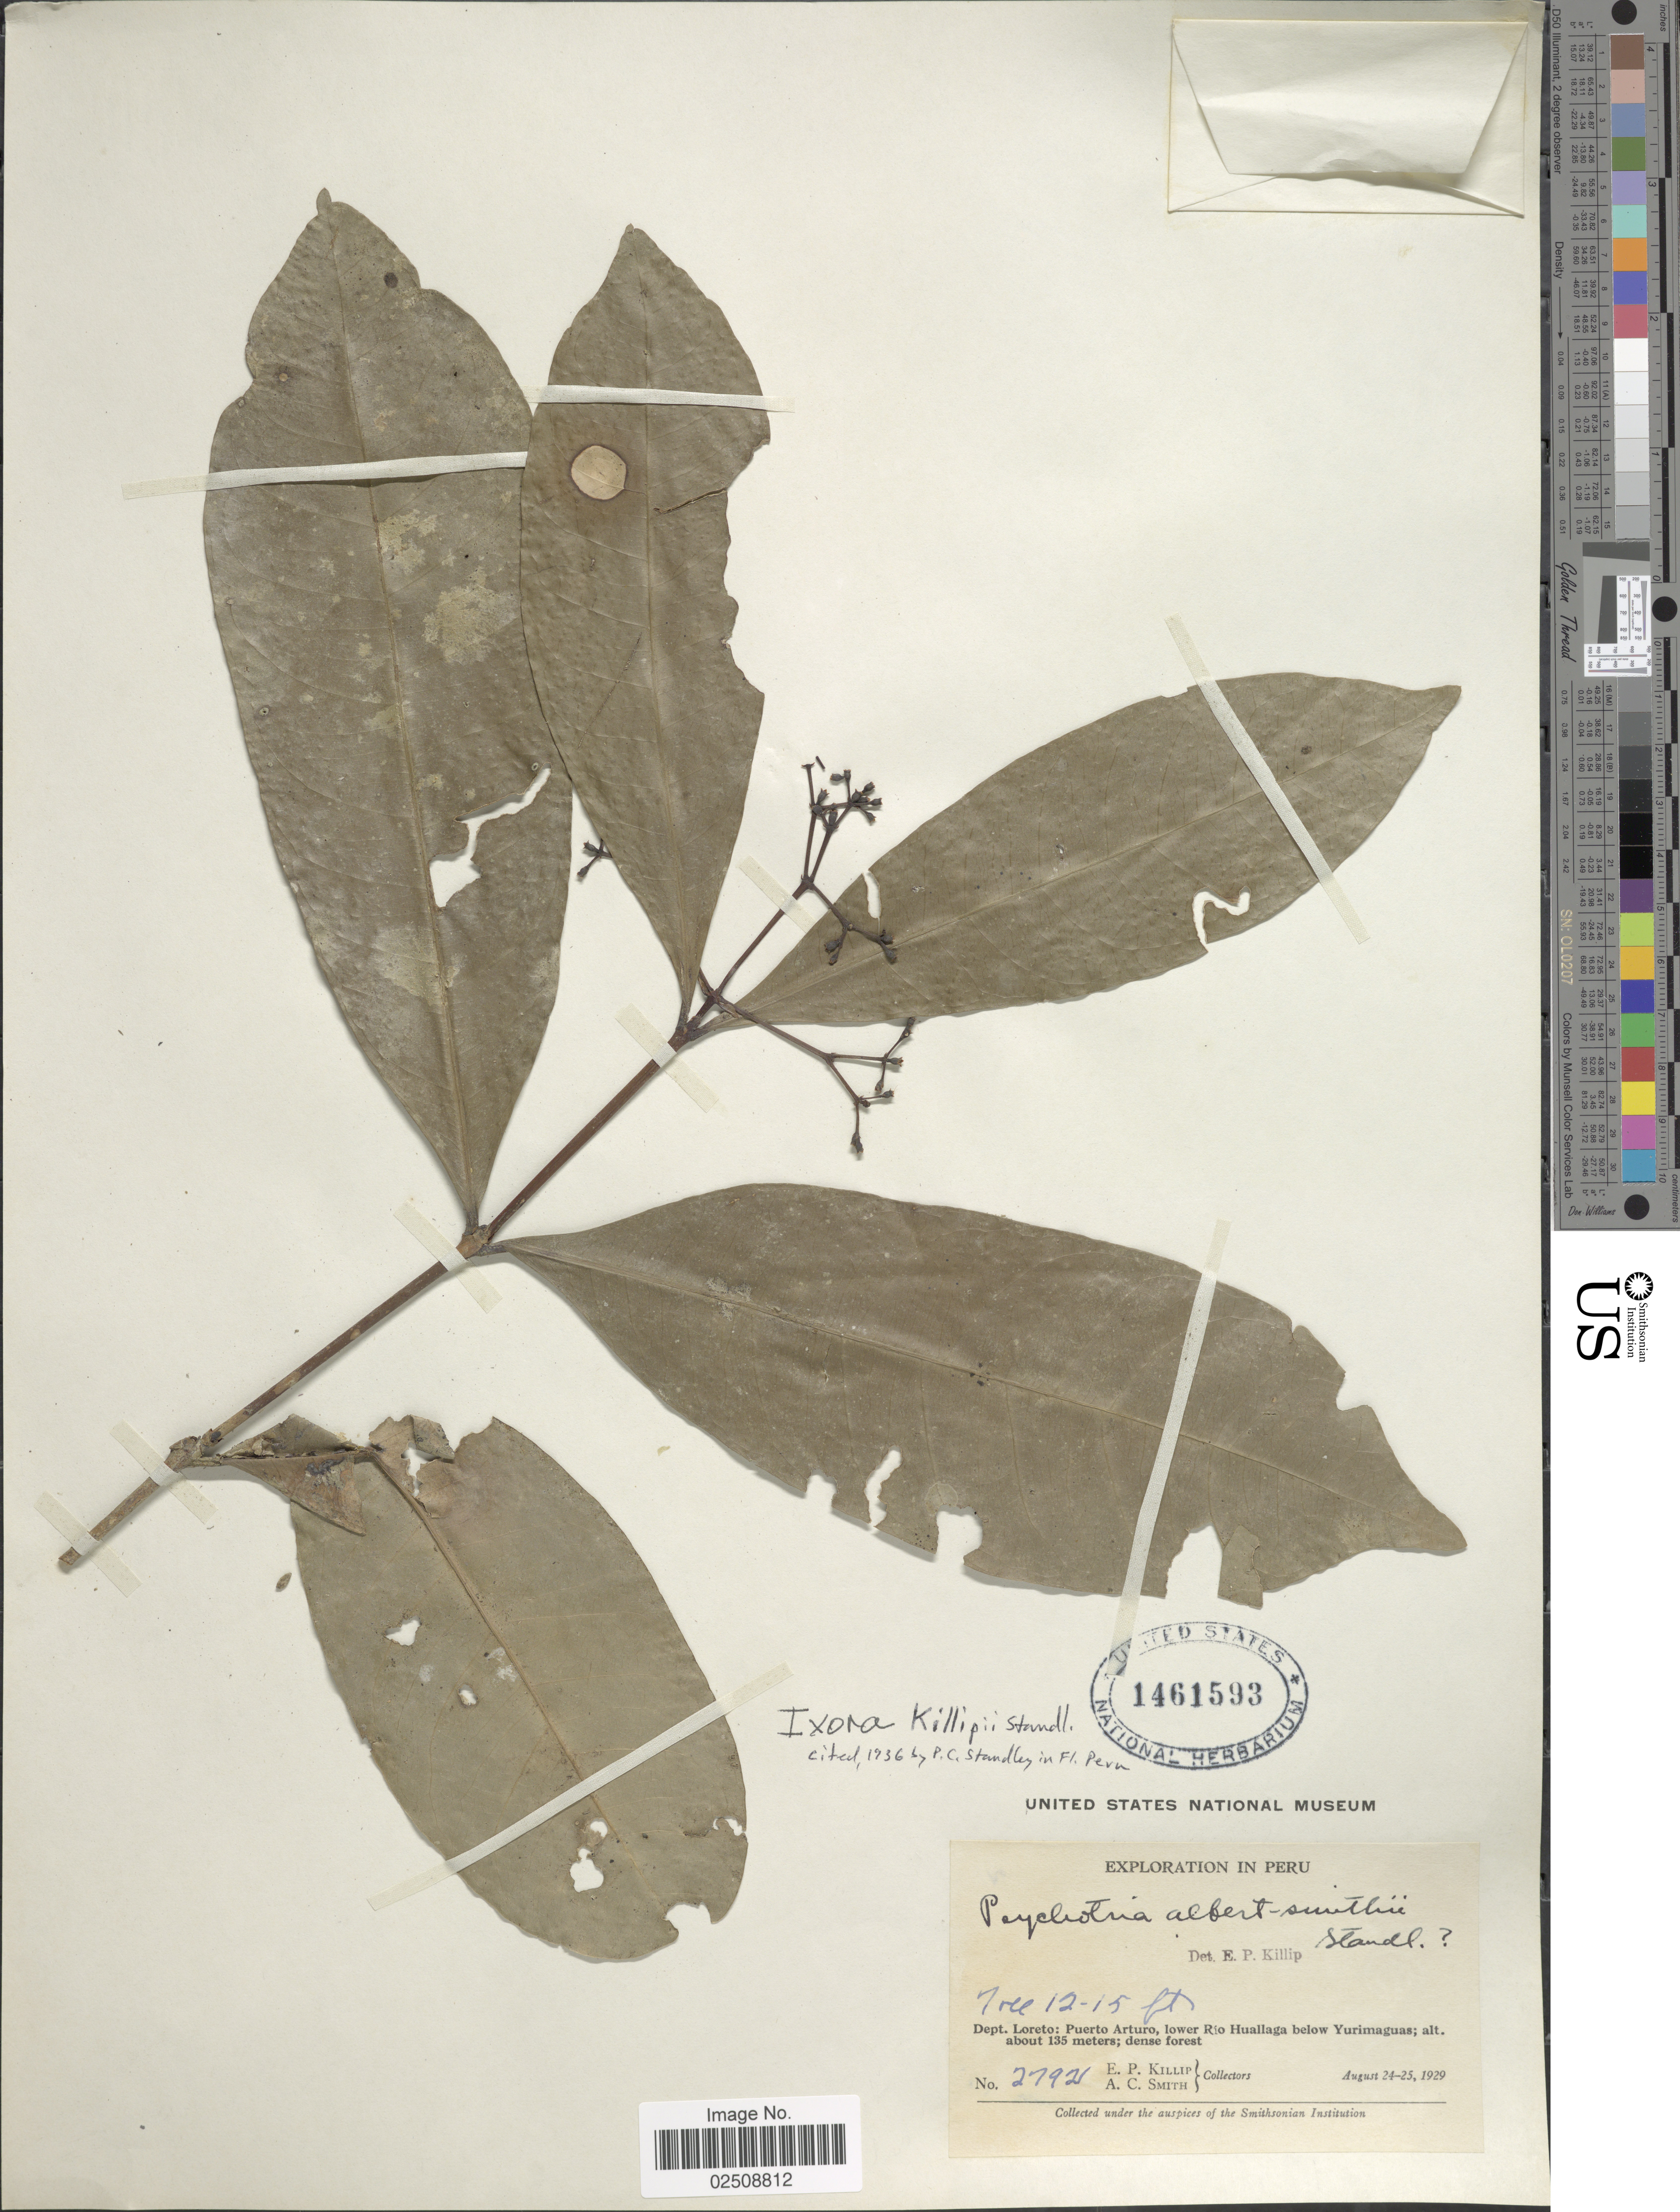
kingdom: Plantae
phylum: Tracheophyta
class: Magnoliopsida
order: Gentianales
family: Rubiaceae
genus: Ixora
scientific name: Ixora killipii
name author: Standl.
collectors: E. P. Killip & A. C. Smith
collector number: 27921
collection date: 1929-08-24/1929-08-25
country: Peru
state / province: Loreto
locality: Dept. Loreto: Puerto Arturo, lower Rio Huallaga below Yurimaguas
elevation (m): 135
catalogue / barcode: US 1461593